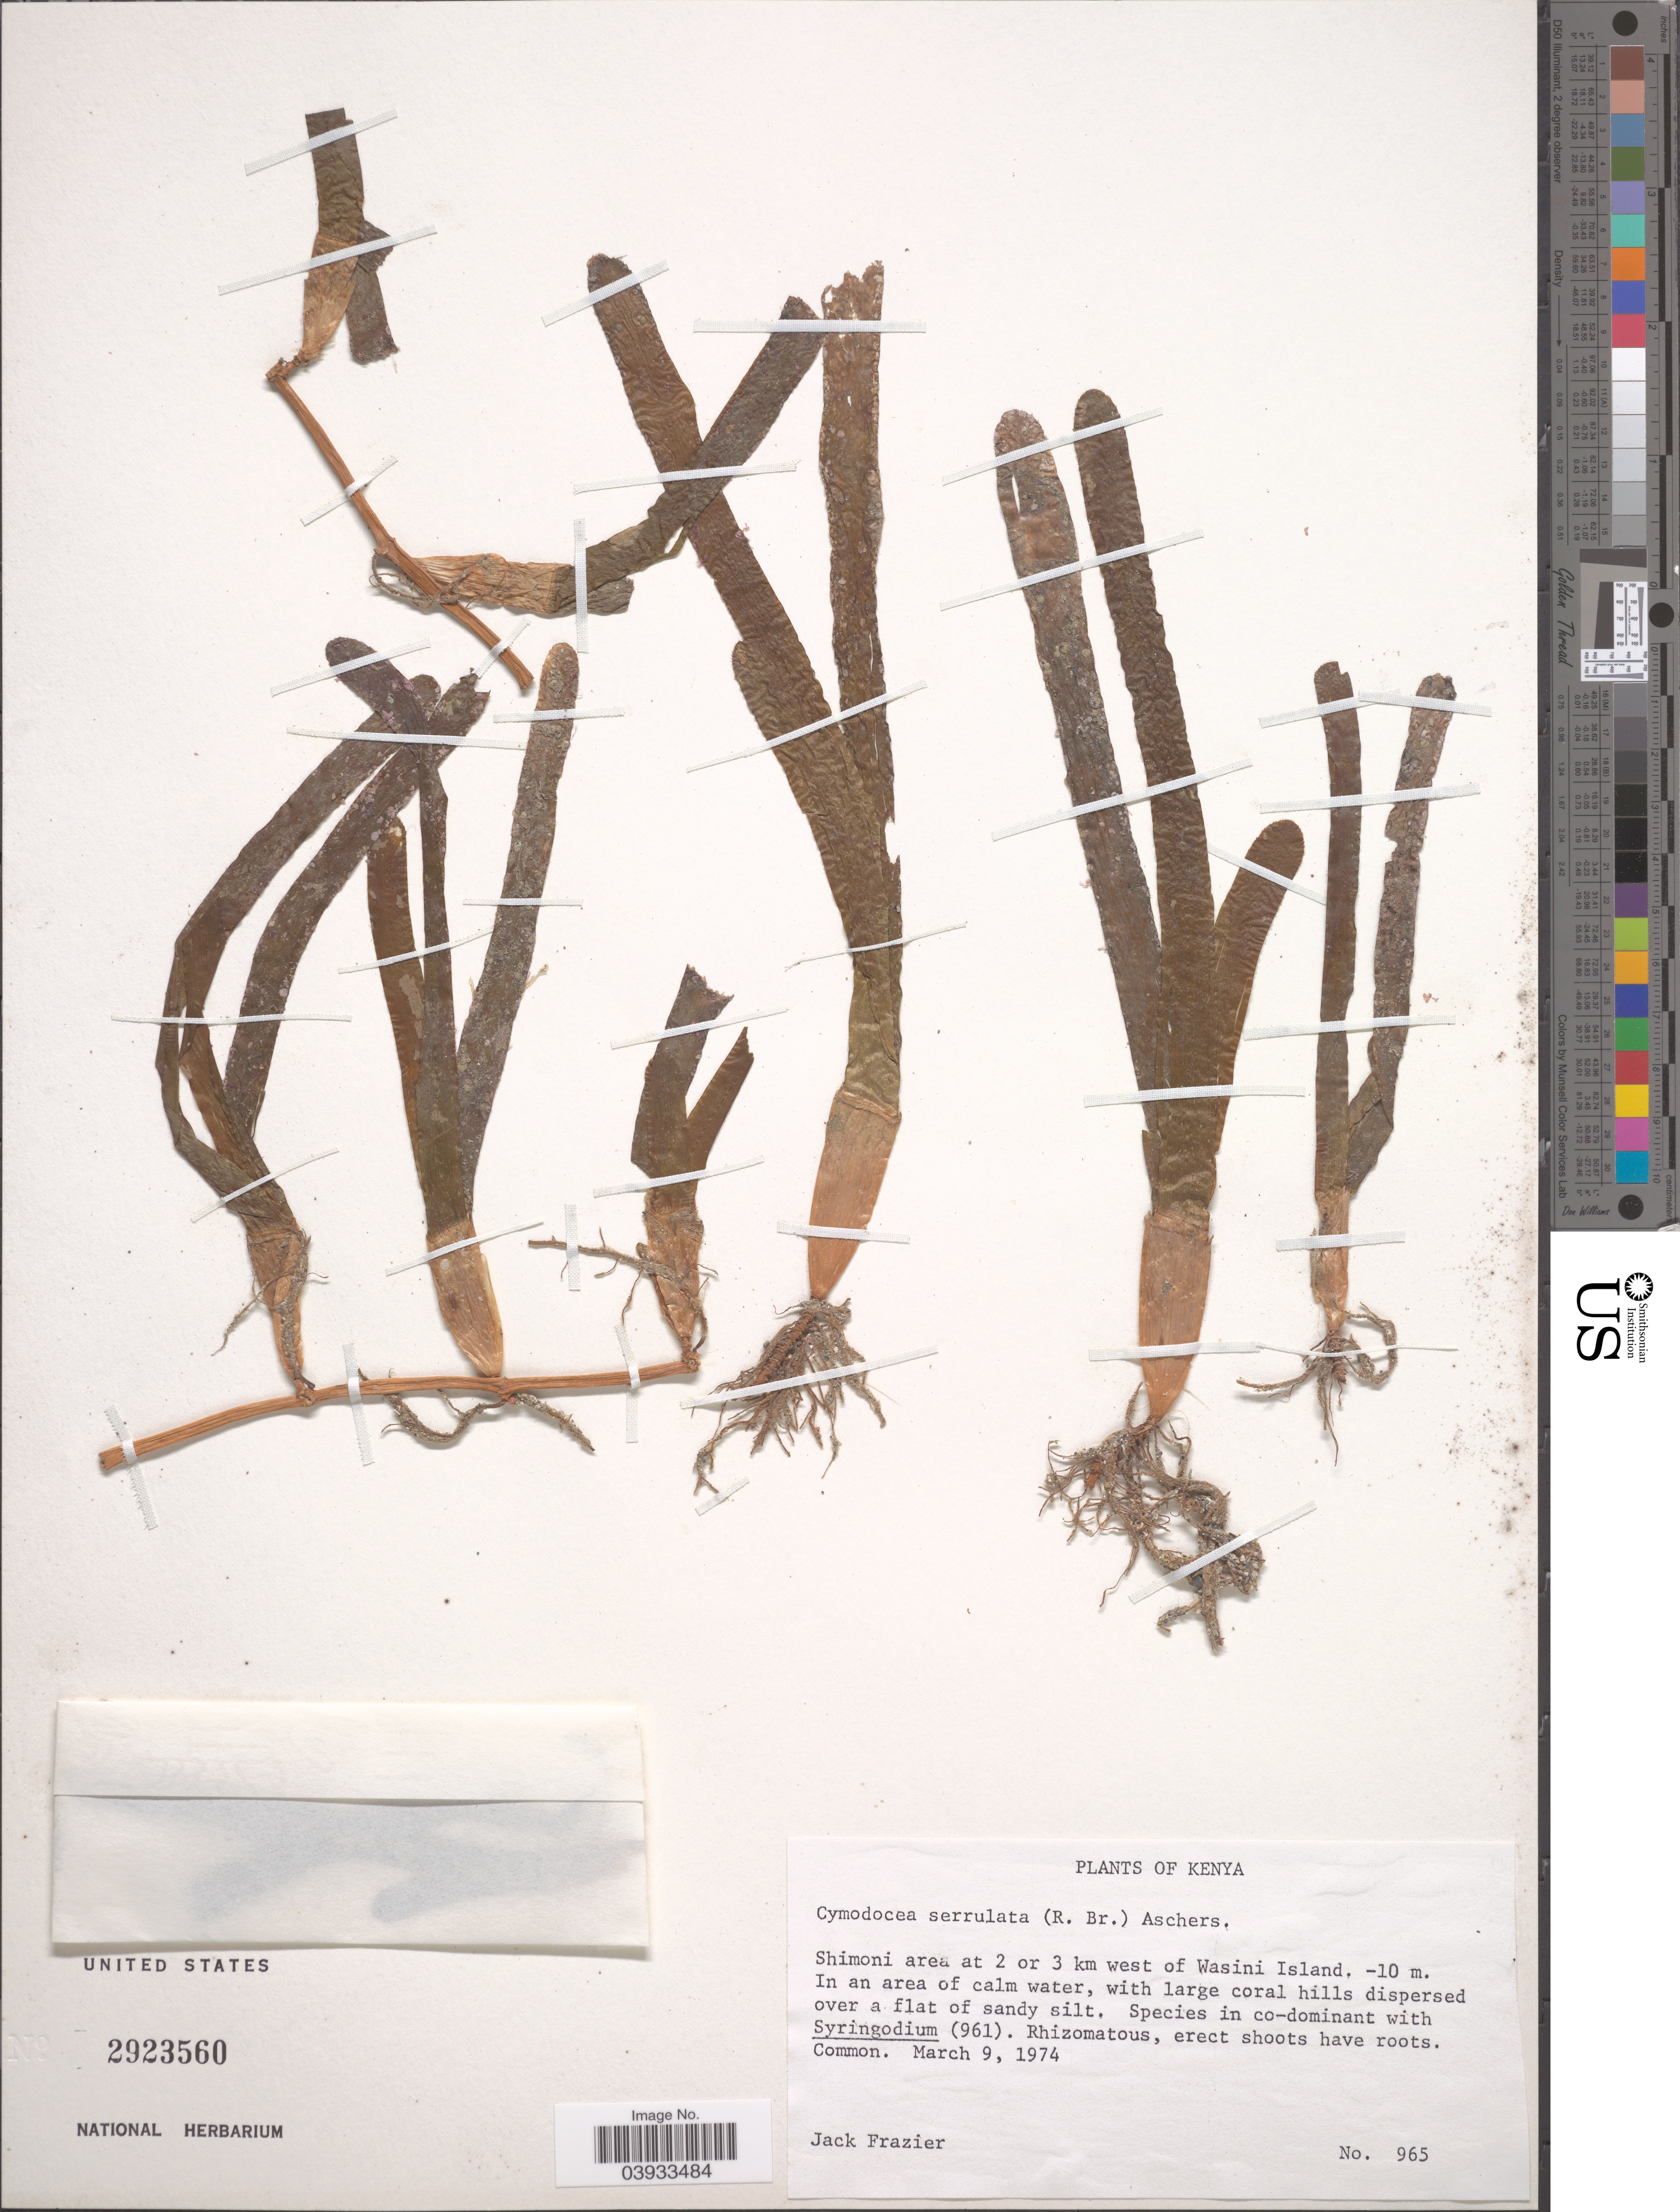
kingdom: Plantae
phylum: Tracheophyta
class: Liliopsida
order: Alismatales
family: Cymodoceaceae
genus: Cymodocea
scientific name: Cymodocea serrulata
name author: (R. Br.) Magnus & Ashers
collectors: J. Frazier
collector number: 965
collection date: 1974-03-09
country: Kenya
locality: Shimoni area at 2 or 3 km west of Wasini Island.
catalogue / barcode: US 2923560